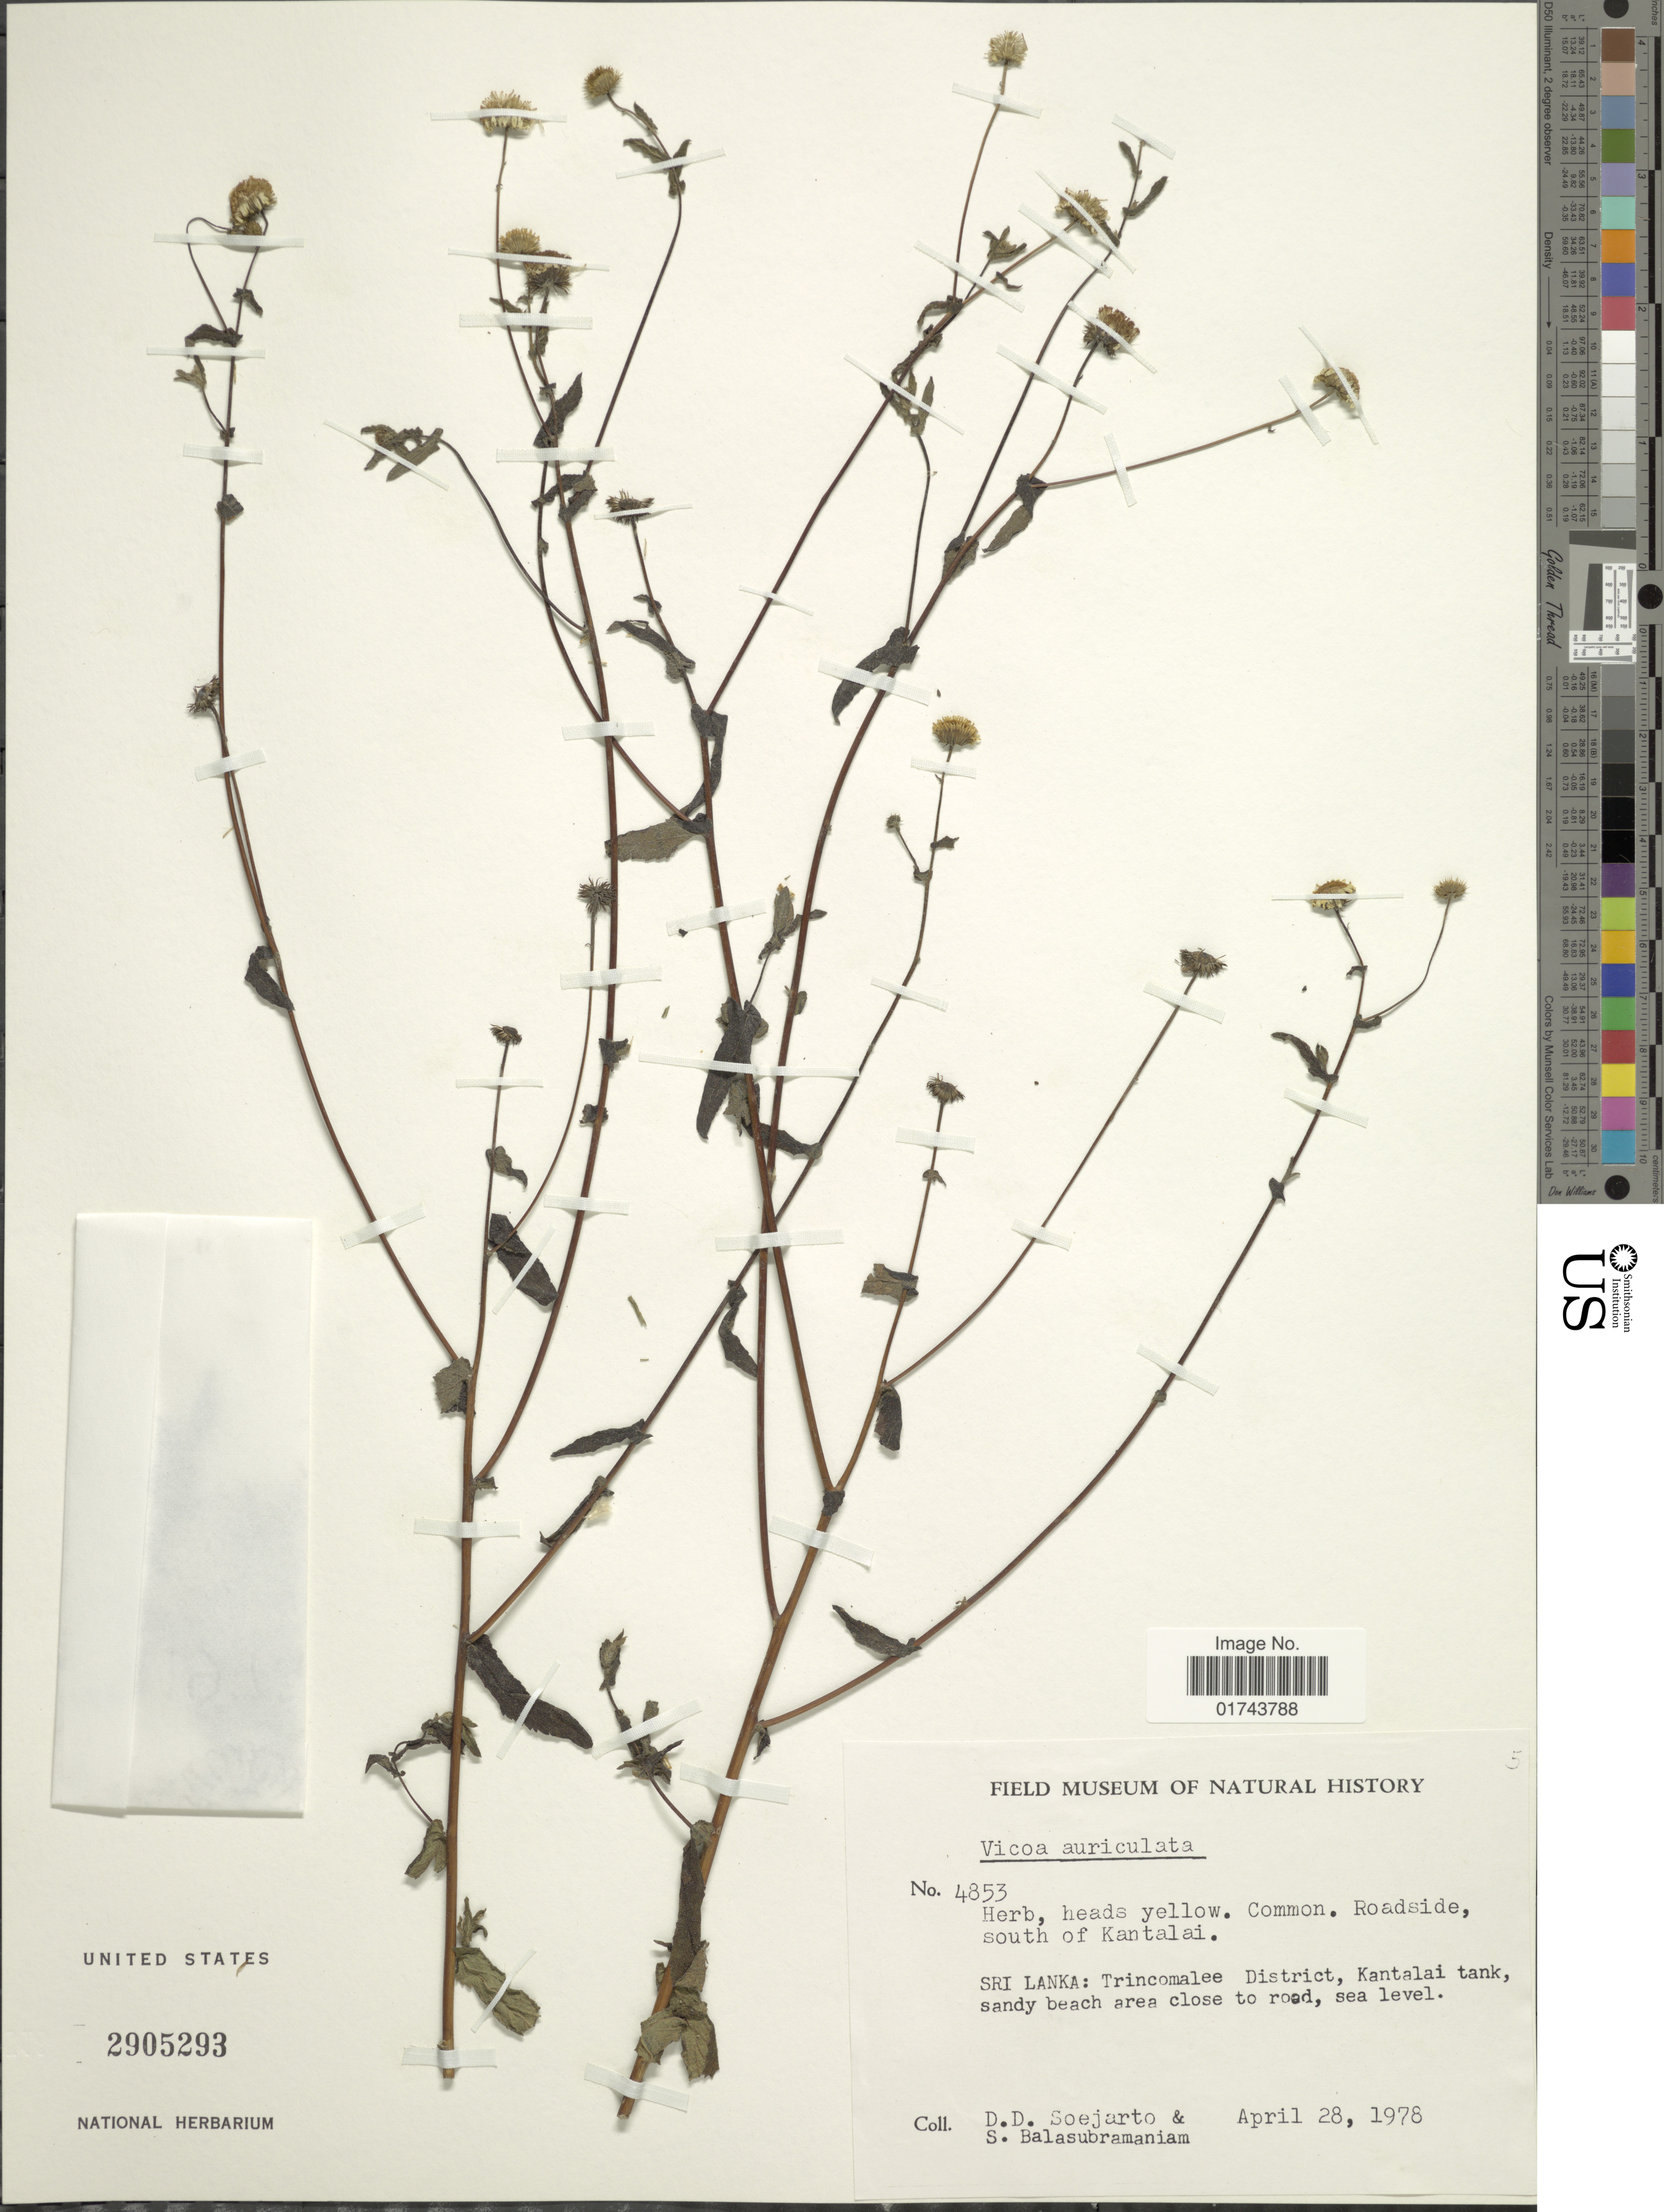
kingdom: Plantae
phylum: Tracheophyta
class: Magnoliopsida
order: Asterales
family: Asteraceae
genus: Inula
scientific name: Inula auriculata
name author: Boiss. & Balansa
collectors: S. Balasubramaniam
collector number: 4853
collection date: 1978-04-28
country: Sri Lanka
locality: Roadside, South of Kantalai, Trincomalee District, Kantalai tank, sandy beach area close to road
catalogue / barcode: US 2905293